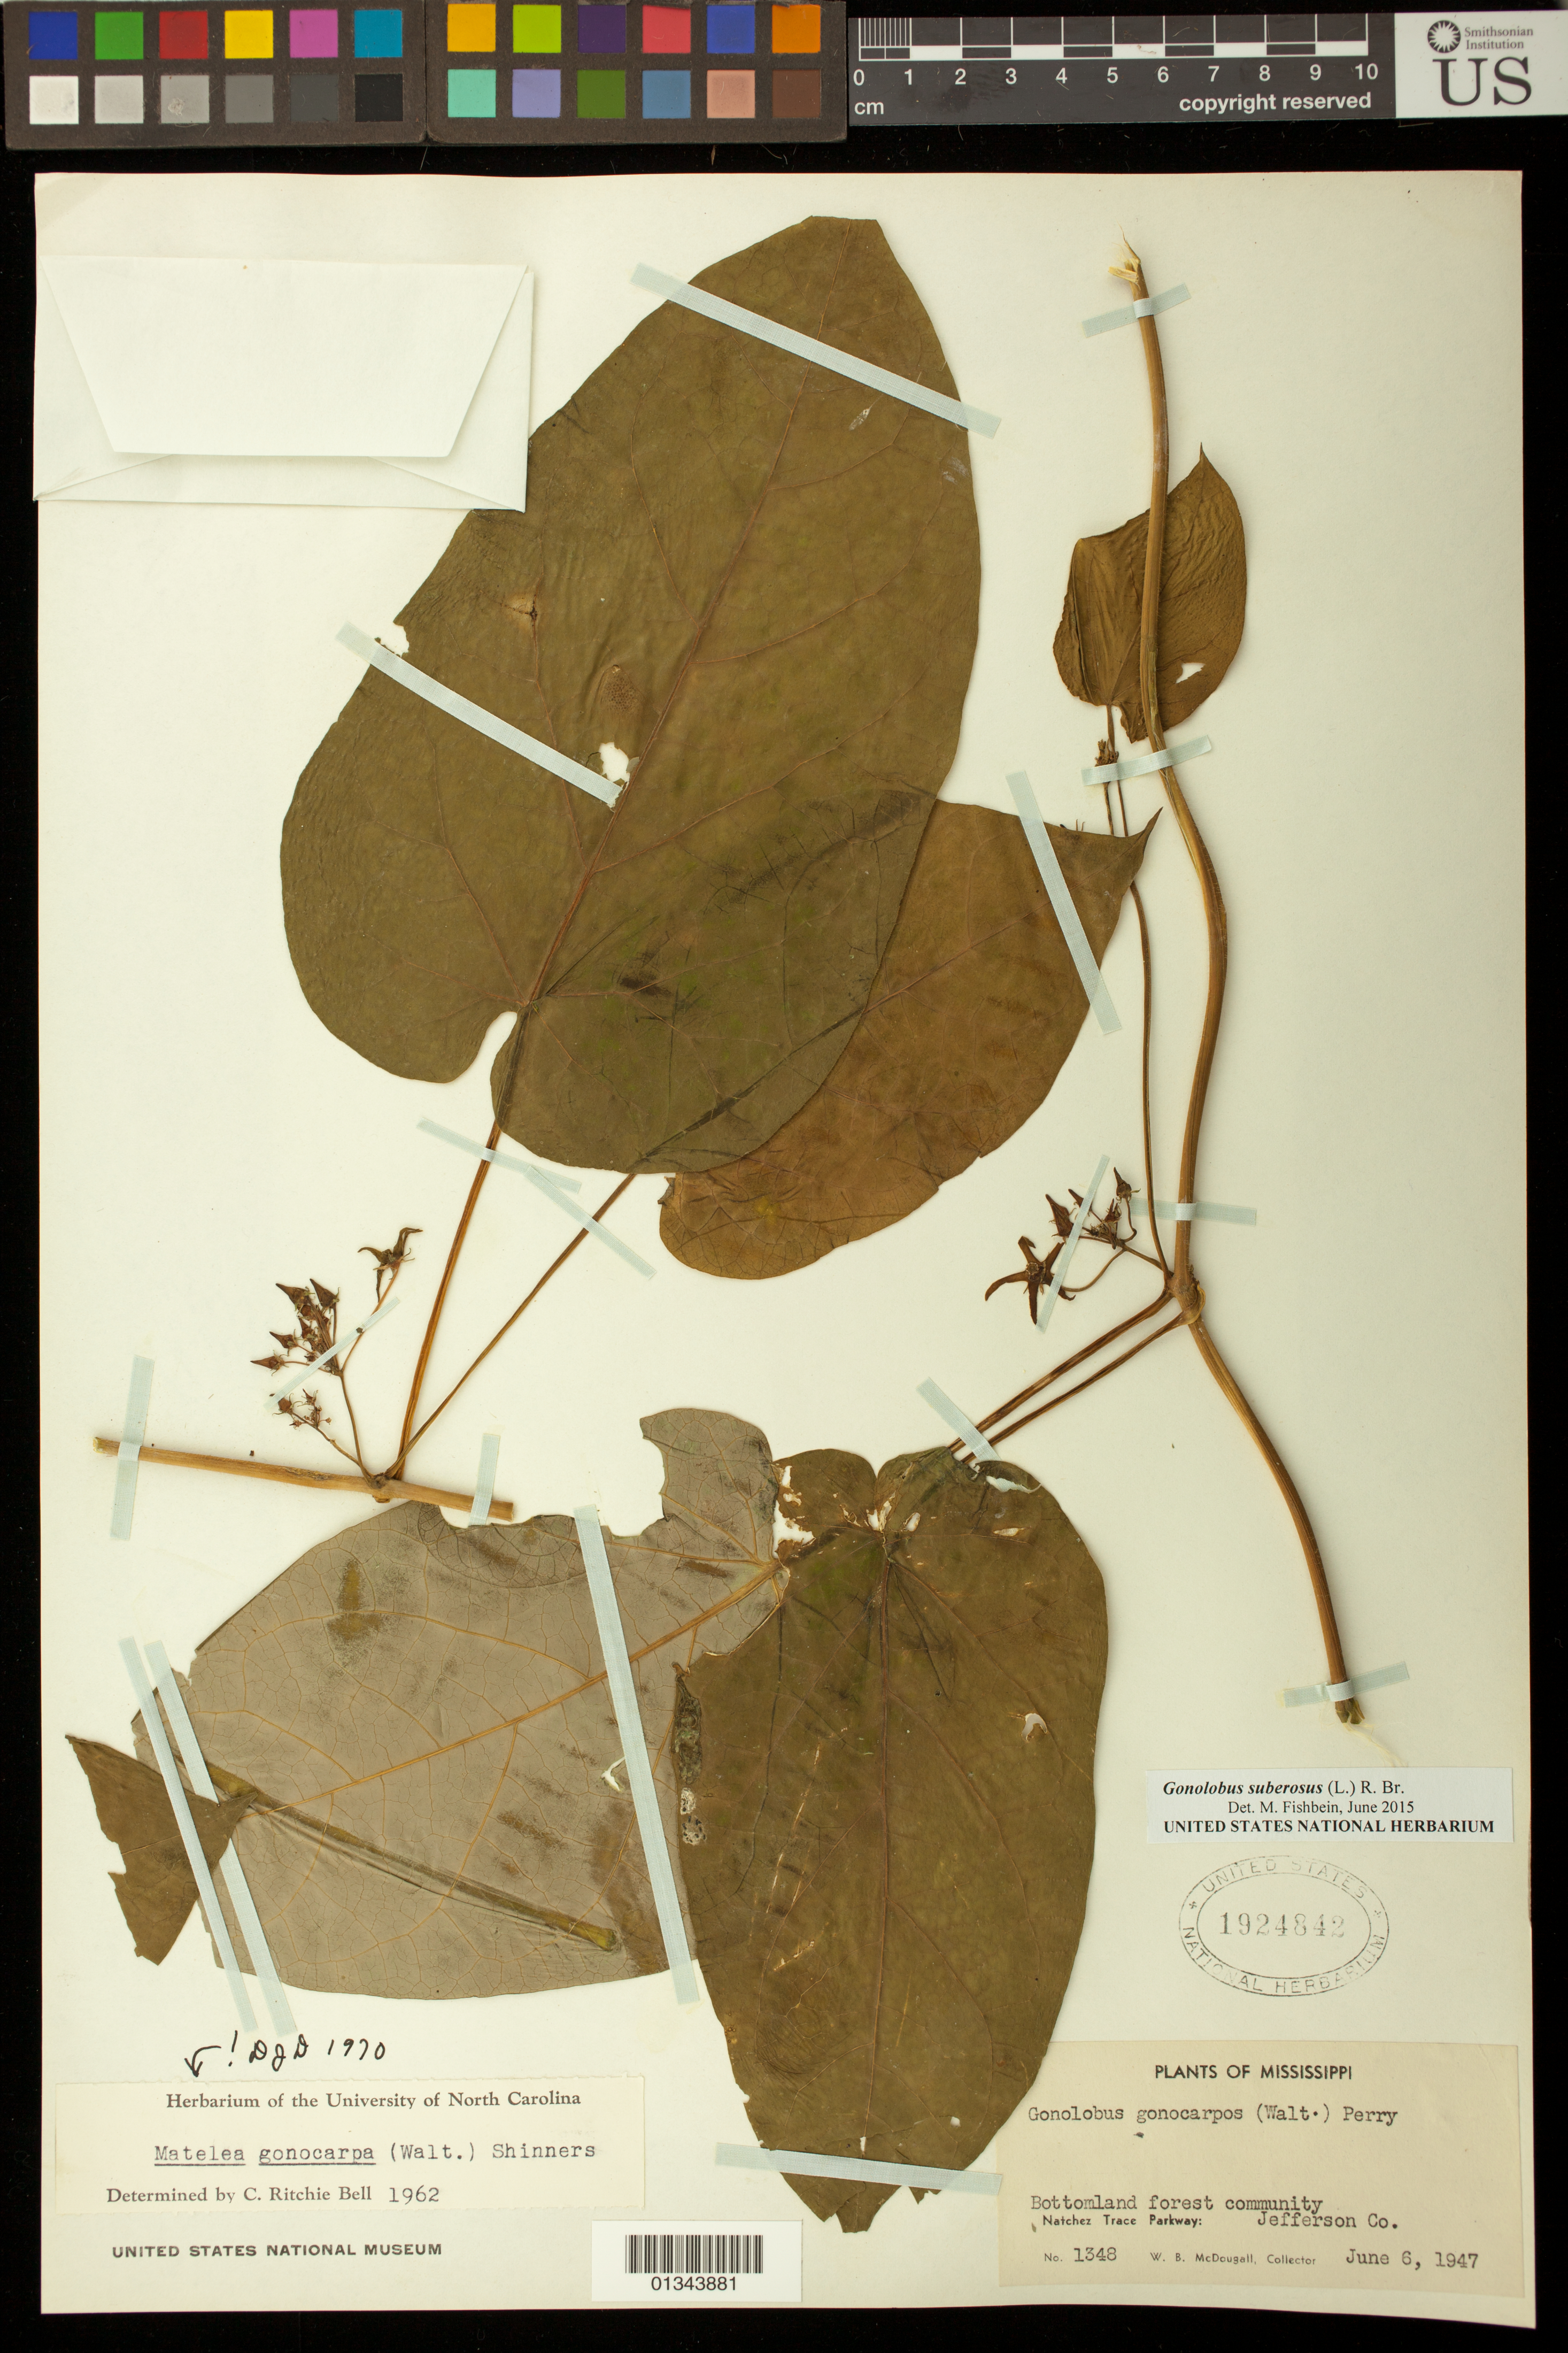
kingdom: Plantae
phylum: Tracheophyta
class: Magnoliopsida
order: Gentianales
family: Apocynaceae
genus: Gonolobus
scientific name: Gonolobus suberosus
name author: (L.) R. Br.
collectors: W. B. McDougal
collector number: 1348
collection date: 1947-06-06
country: United States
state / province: Mississippi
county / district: Jefferson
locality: Natchez Trace Parkway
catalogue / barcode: US 1924842